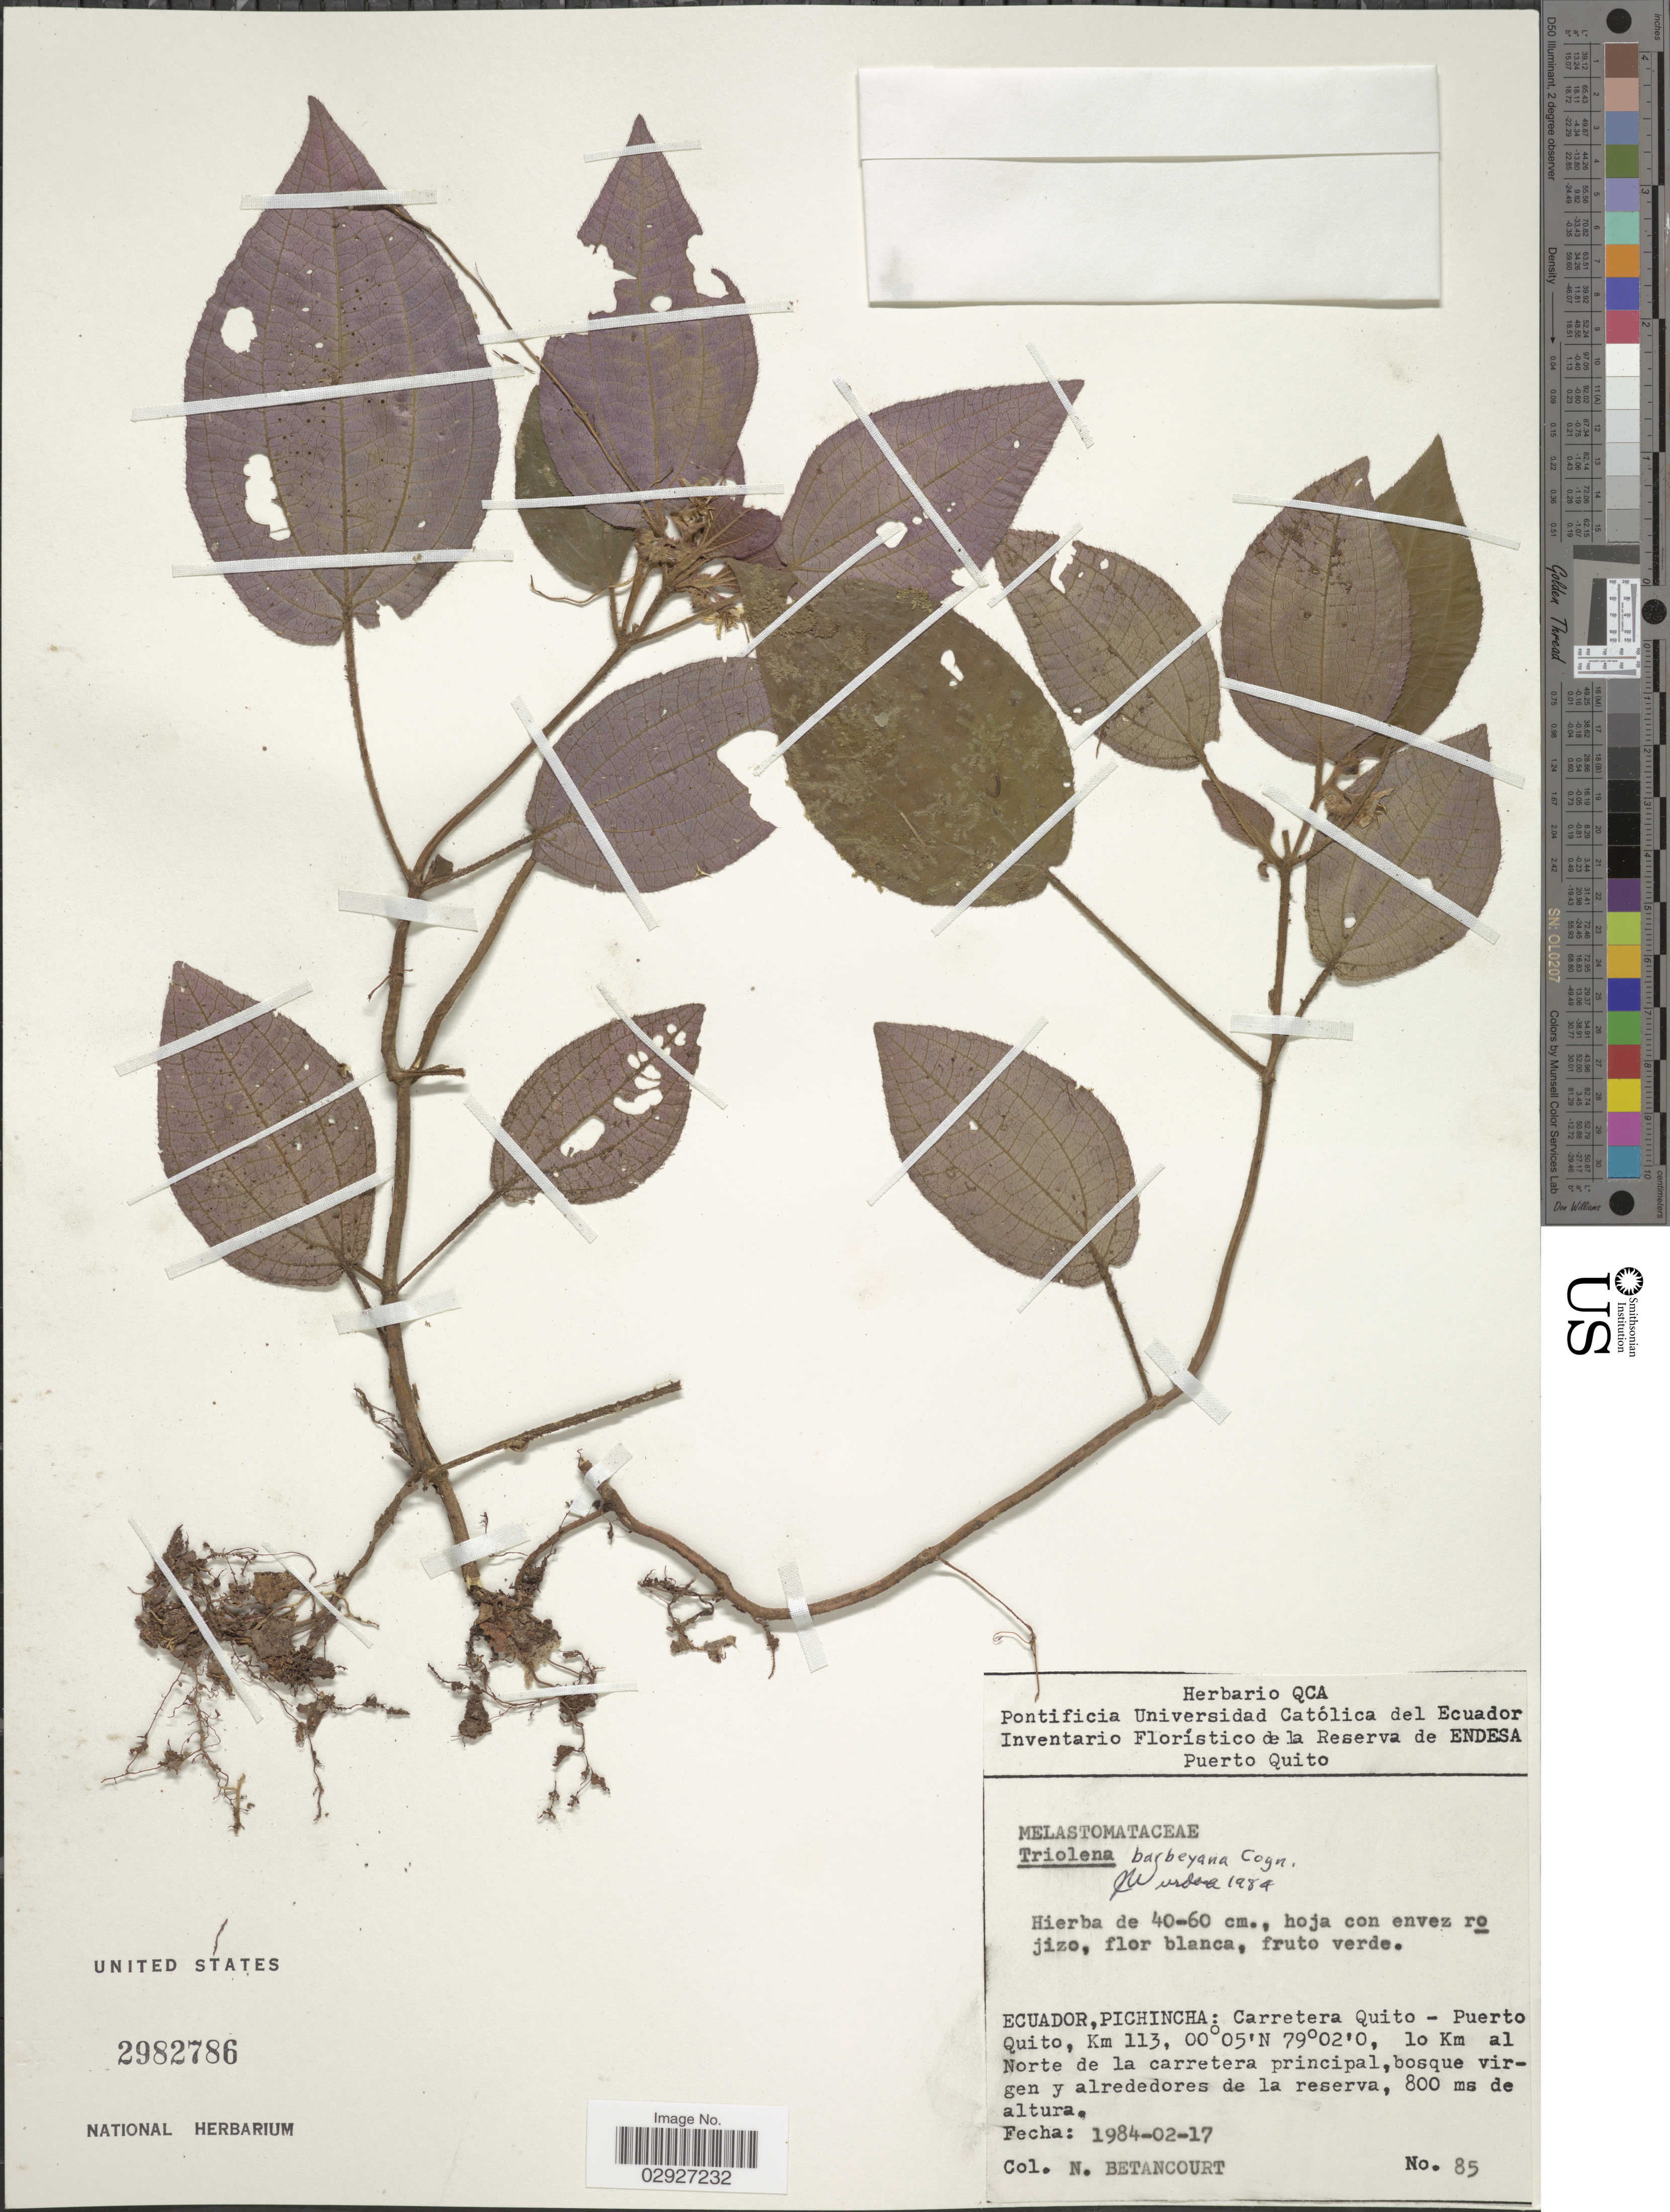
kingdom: Plantae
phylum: Tracheophyta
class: Magnoliopsida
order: Myrtales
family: Melastomataceae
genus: Triolena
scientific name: Triolena barbeyana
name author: Cogn.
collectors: N. Betancourt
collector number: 85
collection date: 1984-02-17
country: Ecuador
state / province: Pichincha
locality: Carretera Quito-Puerto Quito, Km 113, 10 Km al Norte de la carretera principal, bosque virgen y alrededores de la reserva.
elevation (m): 800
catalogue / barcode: US 2982786